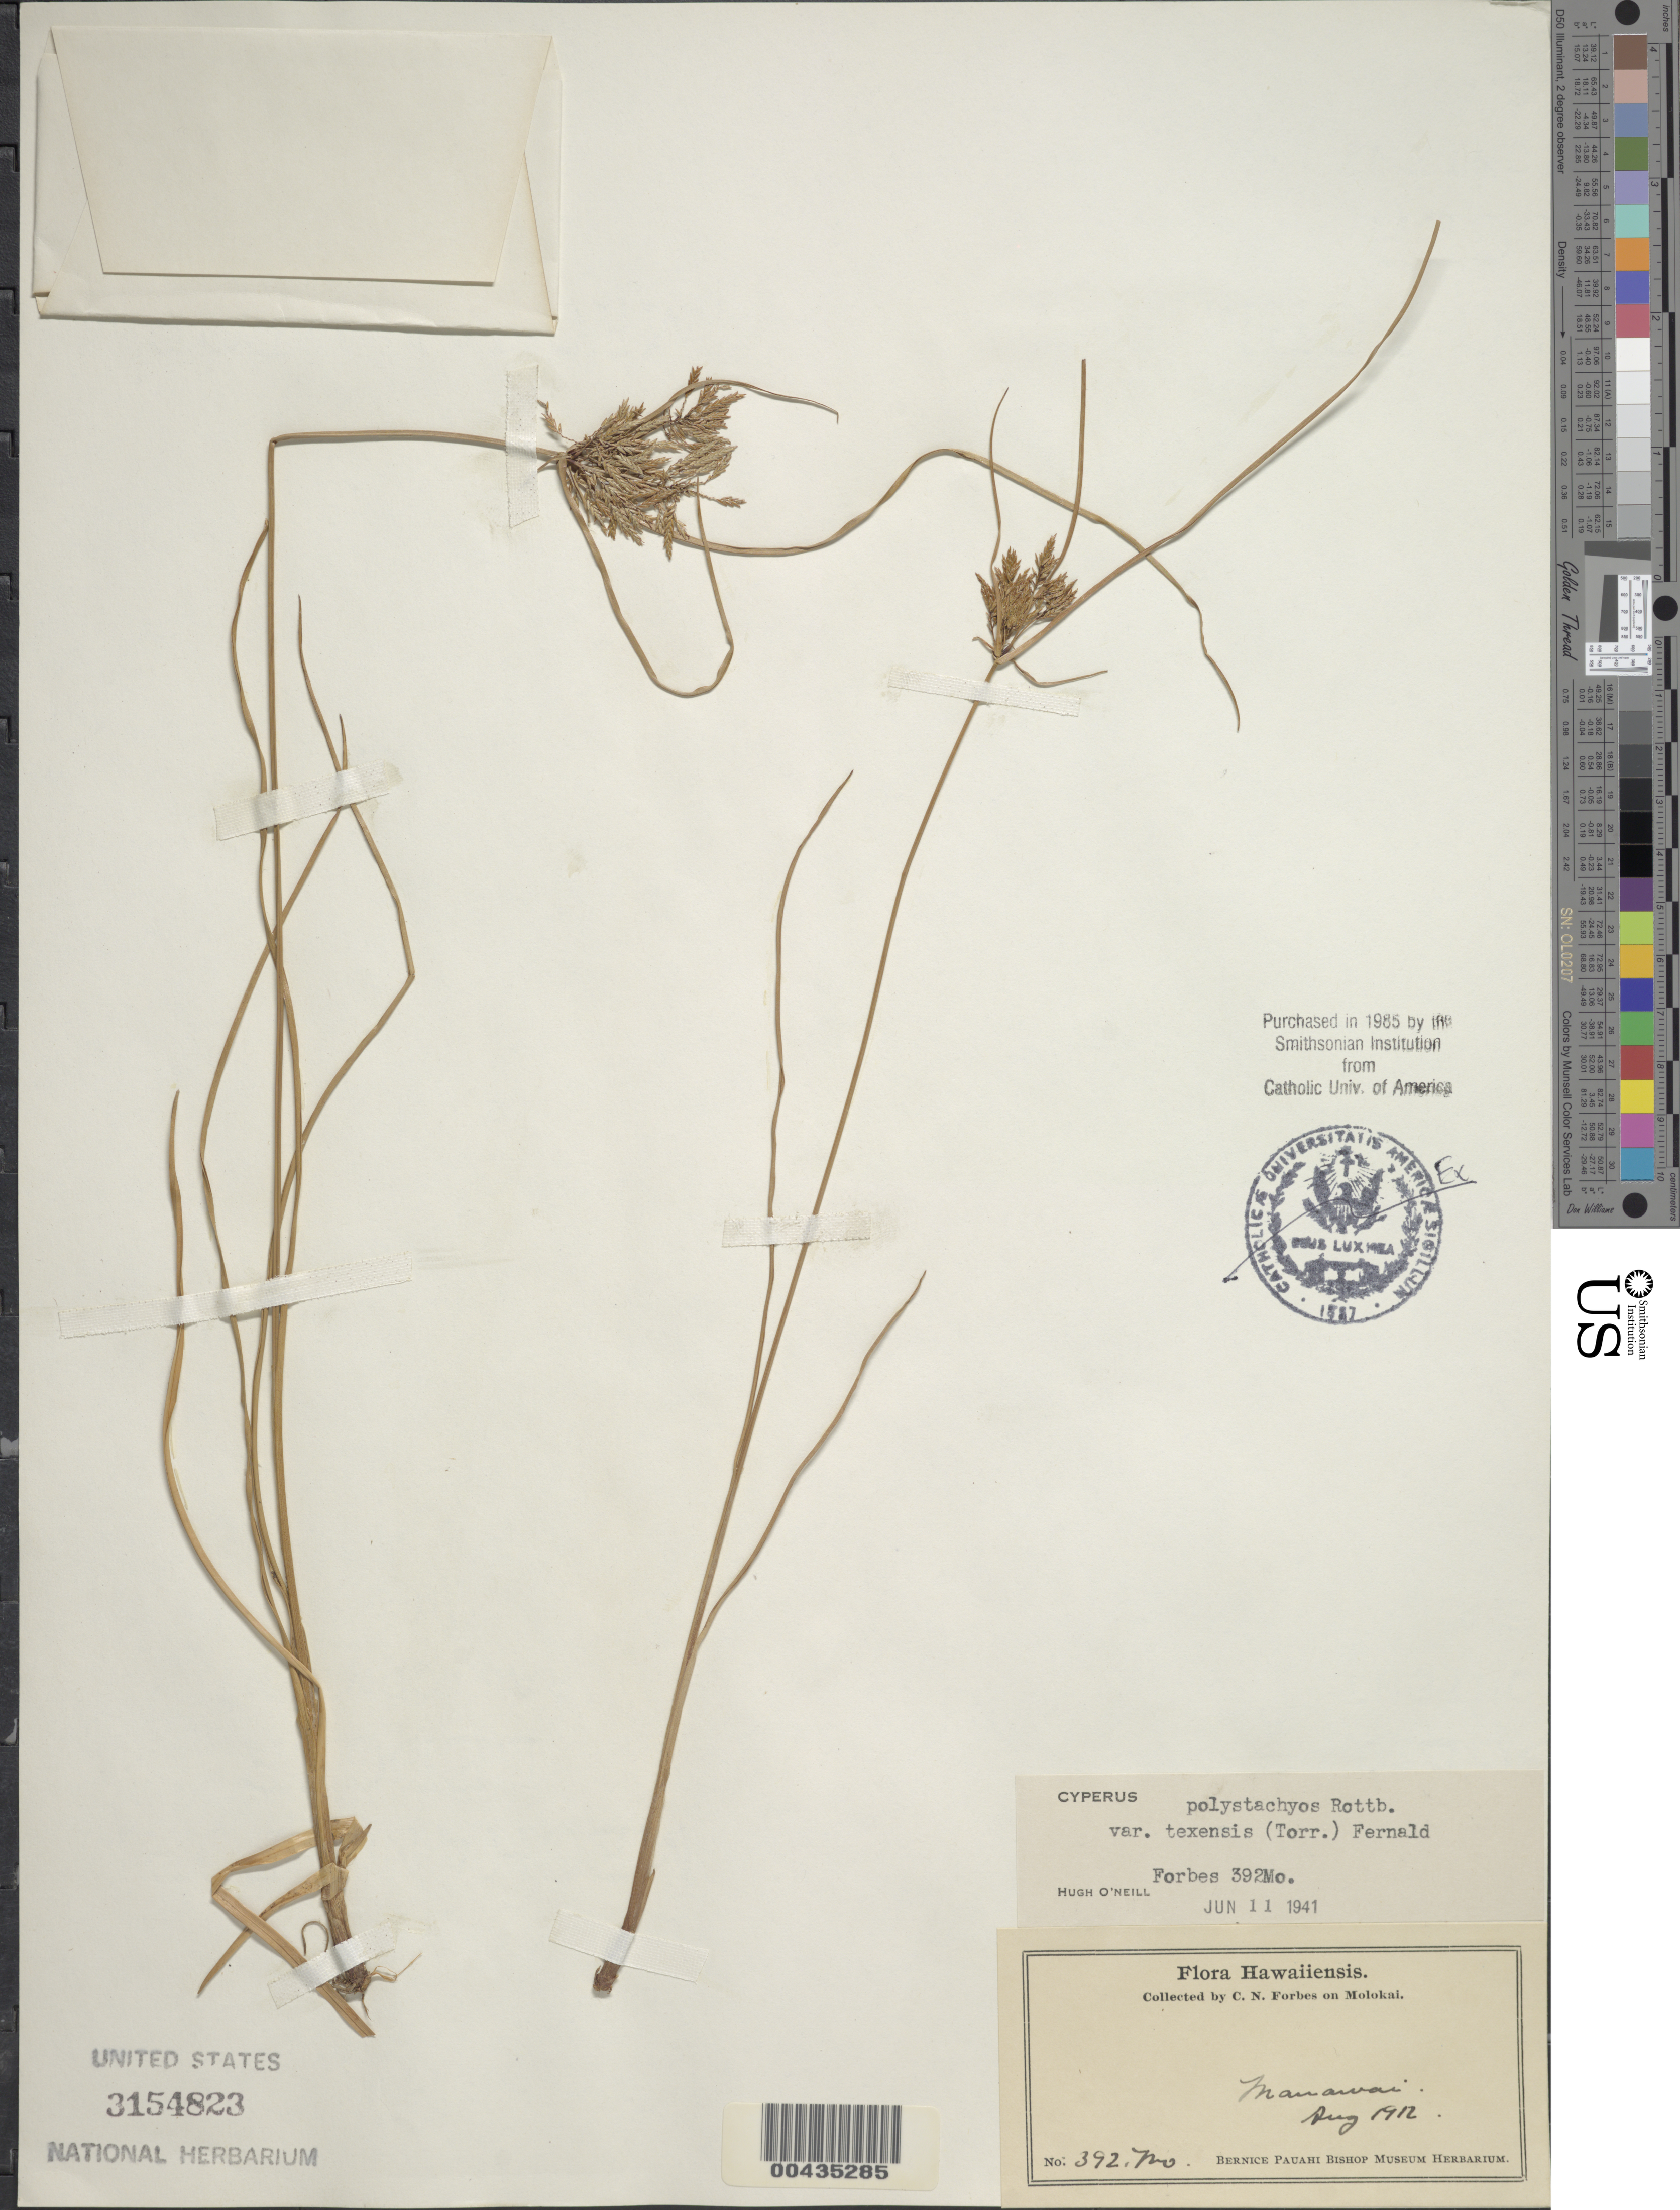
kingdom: Plantae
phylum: Tracheophyta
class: Liliopsida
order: Poales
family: Cyperaceae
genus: Cyperus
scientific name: Cyperus polystachyos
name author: Rottb.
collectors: C. N. Forbes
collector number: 392.Mo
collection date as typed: Aug 1912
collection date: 1912-08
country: United States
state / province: Hawaii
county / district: Maui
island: Moloka'i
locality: Manawai, Molokai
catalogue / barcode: US 3154823